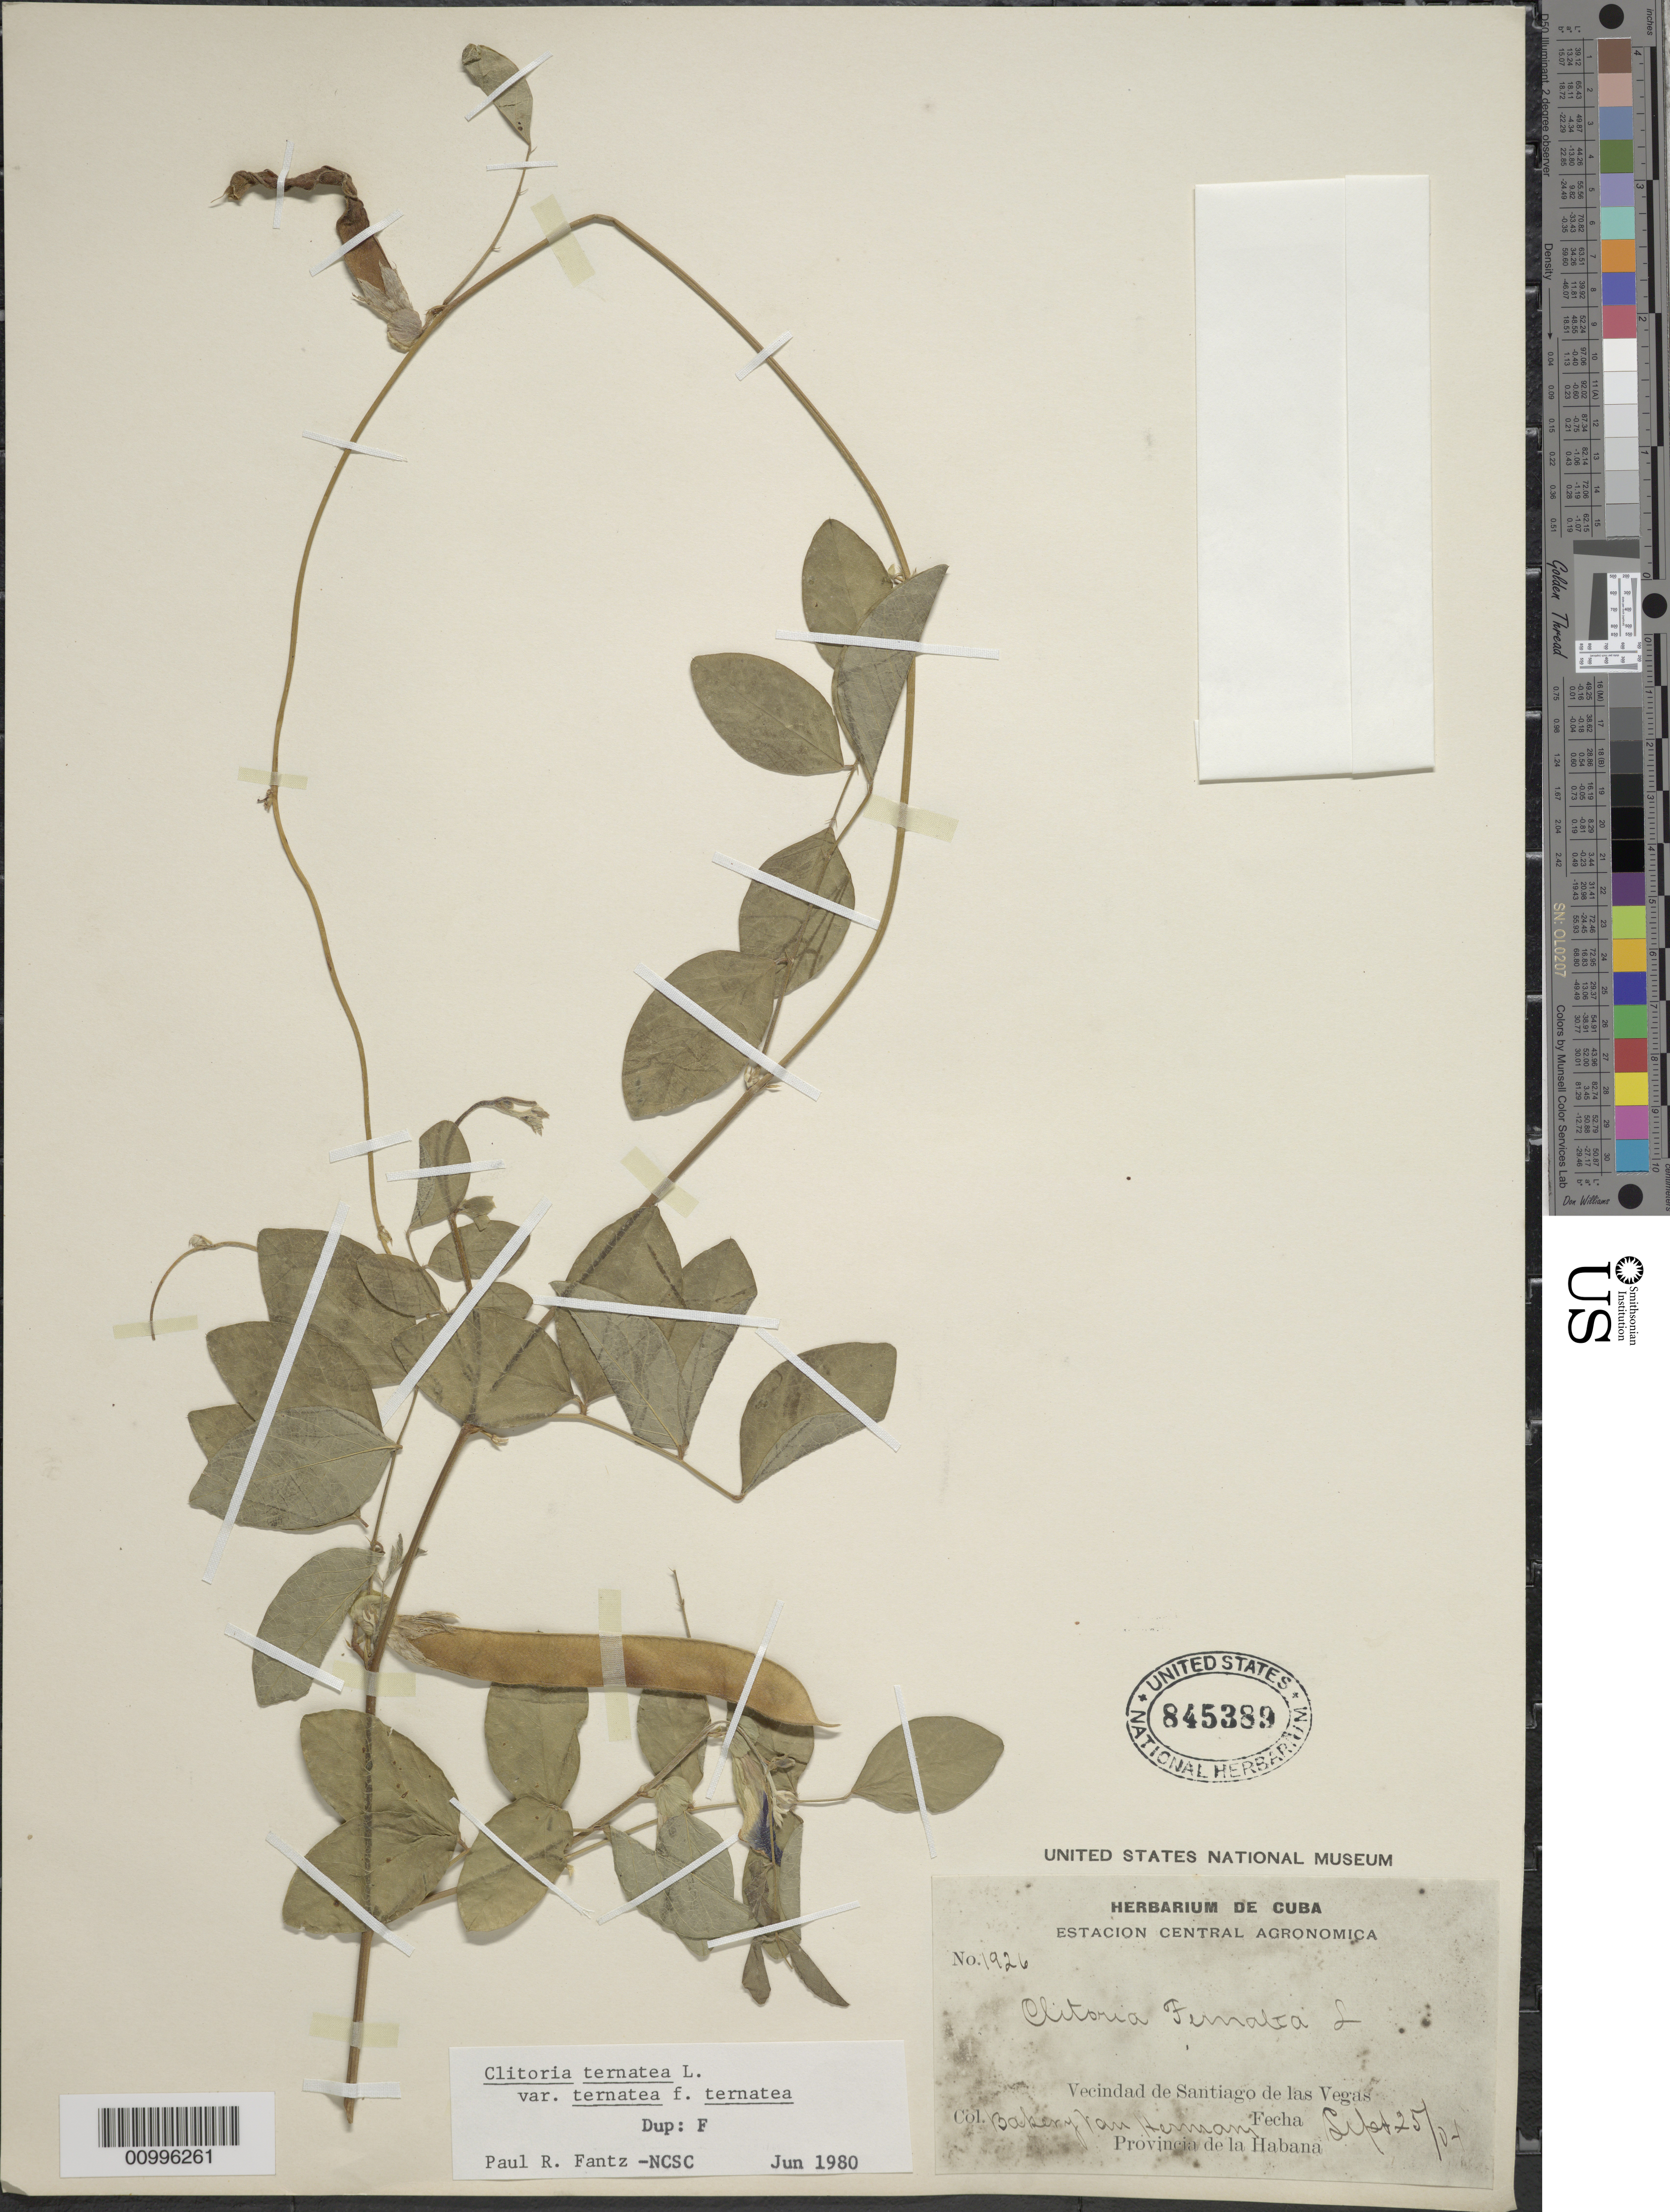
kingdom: Plantae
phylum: Tracheophyta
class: Magnoliopsida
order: Fabales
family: Fabaceae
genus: Clitoria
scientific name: Clitoria ternatea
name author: L.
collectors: H. A. Van Hermann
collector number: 1926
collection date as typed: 25 Aug 1904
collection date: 1904-08-25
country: Cuba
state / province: La Habana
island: Cuba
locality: La Habana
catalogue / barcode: US 845389